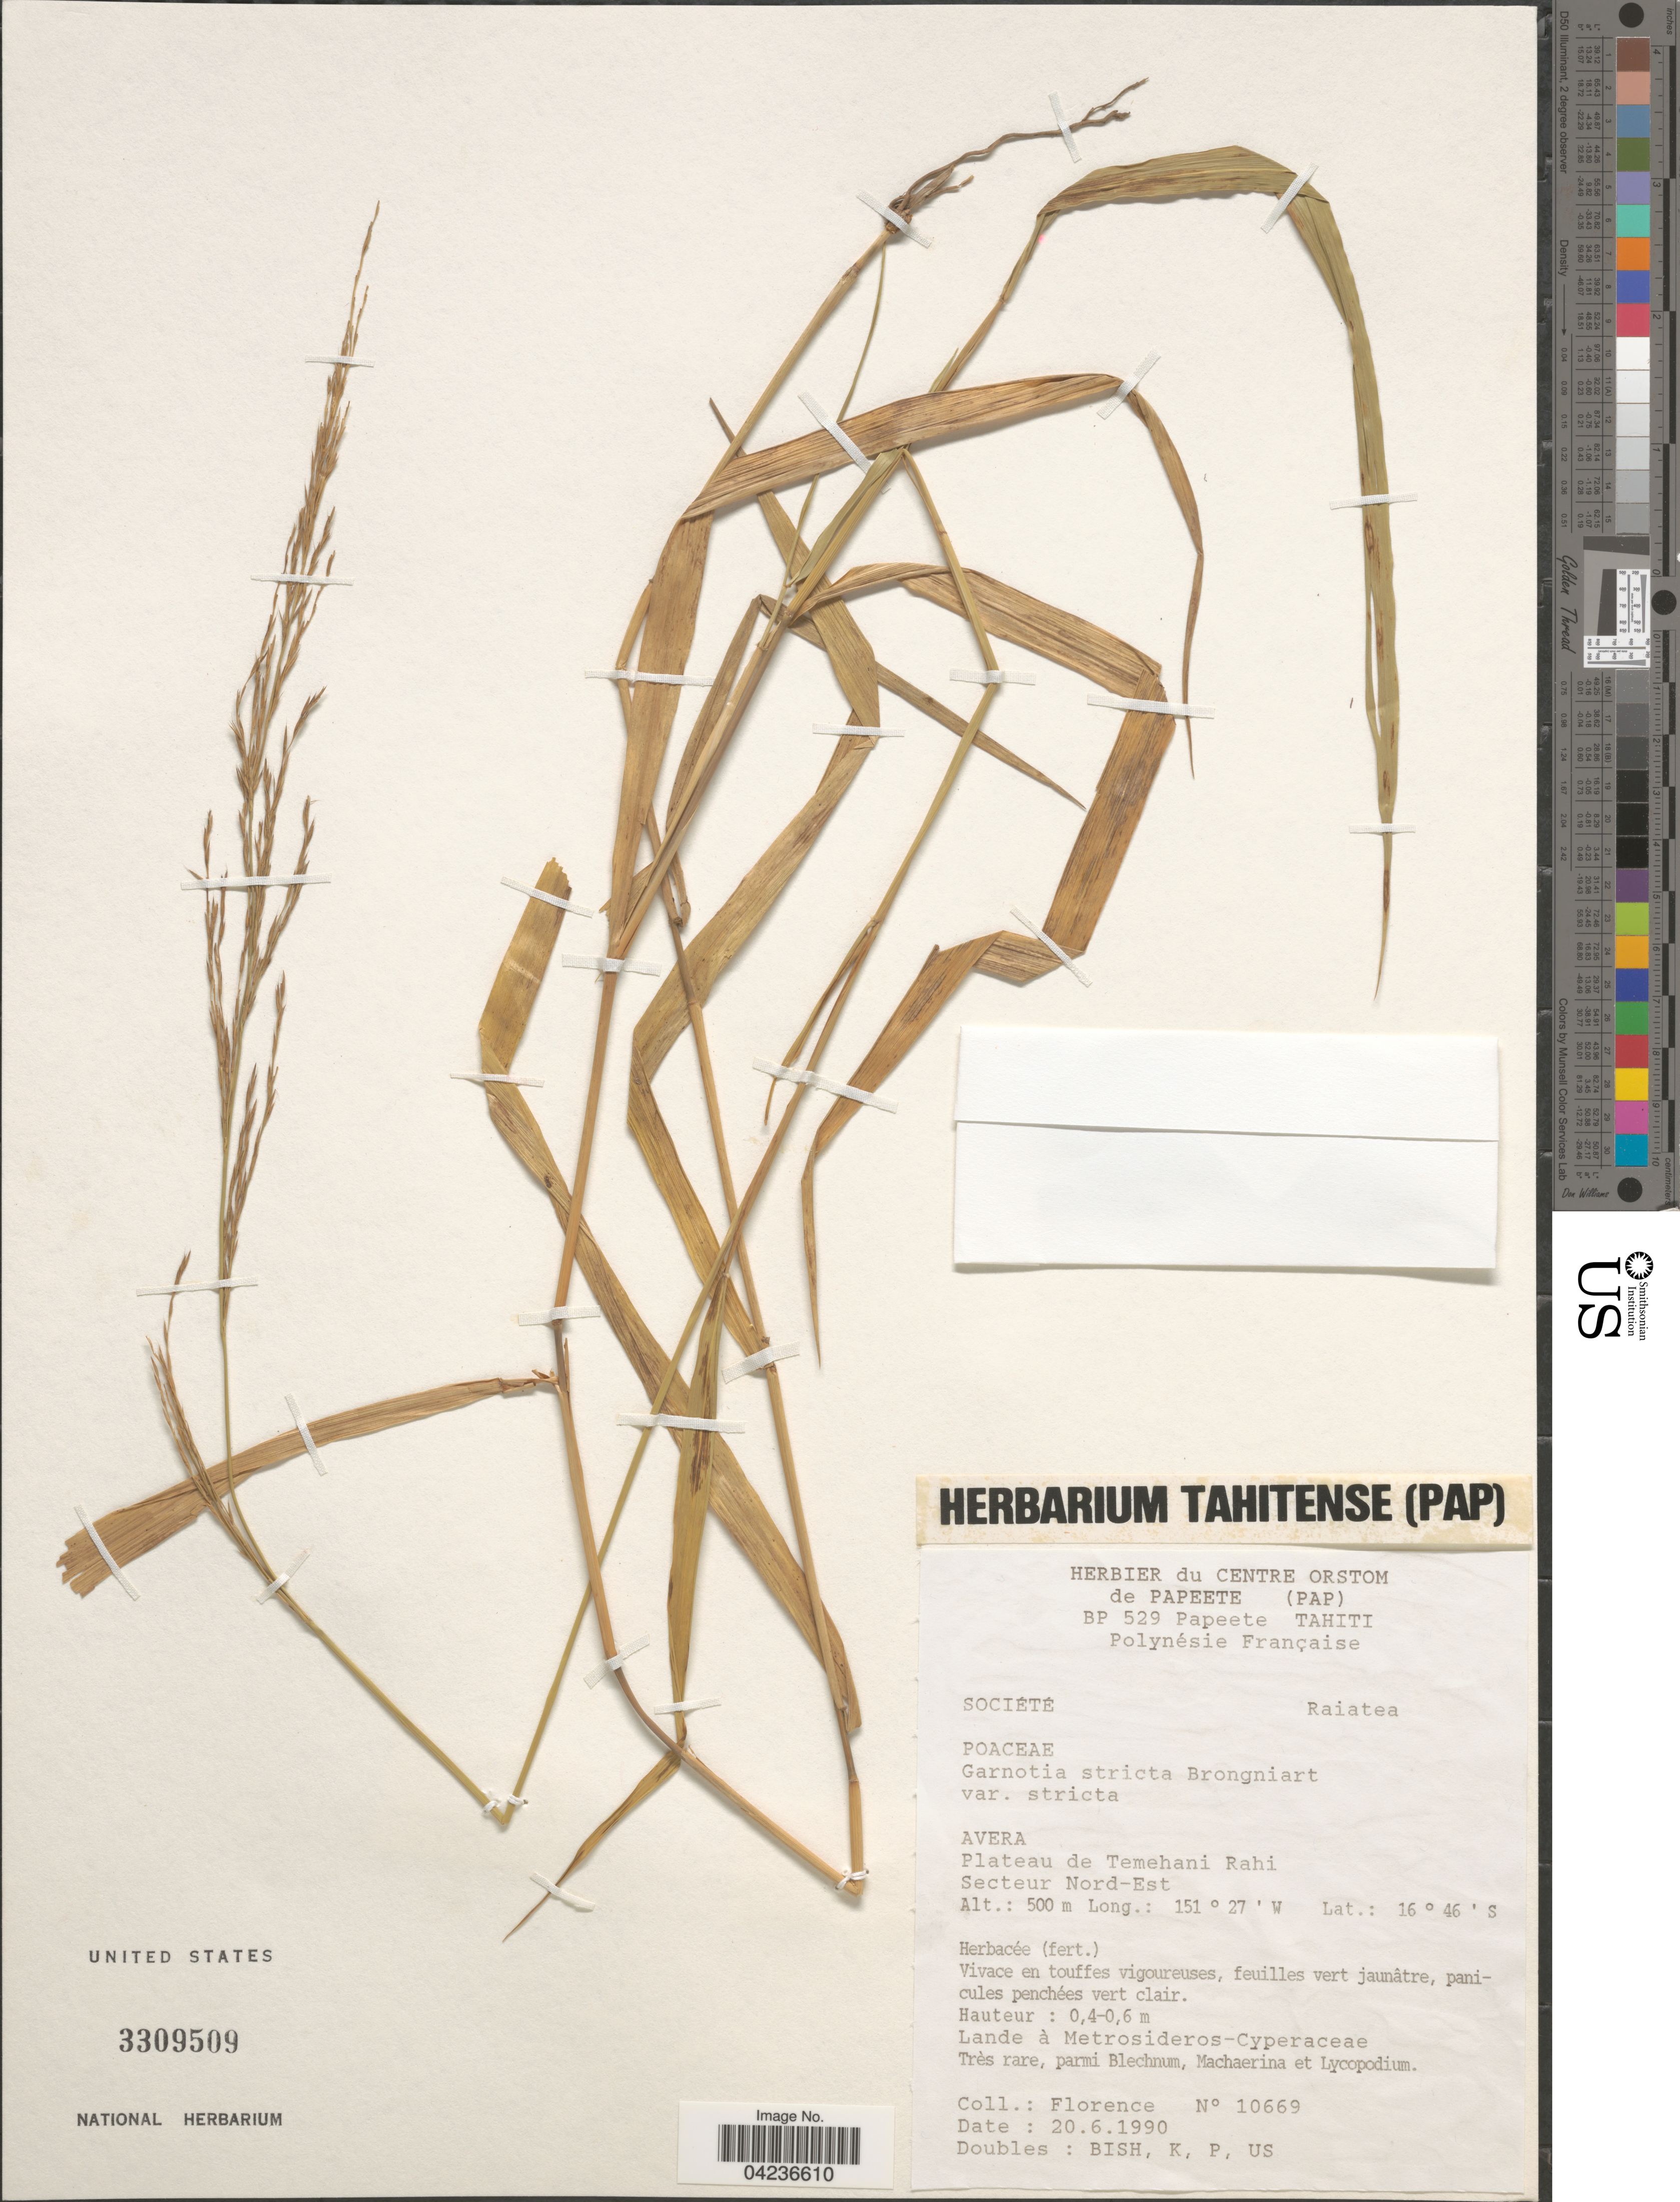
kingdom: Plantae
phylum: Tracheophyta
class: Liliopsida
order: Poales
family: Poaceae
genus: Garnotia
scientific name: Garnotia scoparia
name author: Thwaites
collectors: -. Florence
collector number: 10669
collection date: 1990-06-20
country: French Polynesia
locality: Polynésie Française. Sociéte. Raiatea. Avera. Plateau de Temehani Rahi. Secteur Nord-Est.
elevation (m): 500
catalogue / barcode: US 3309509